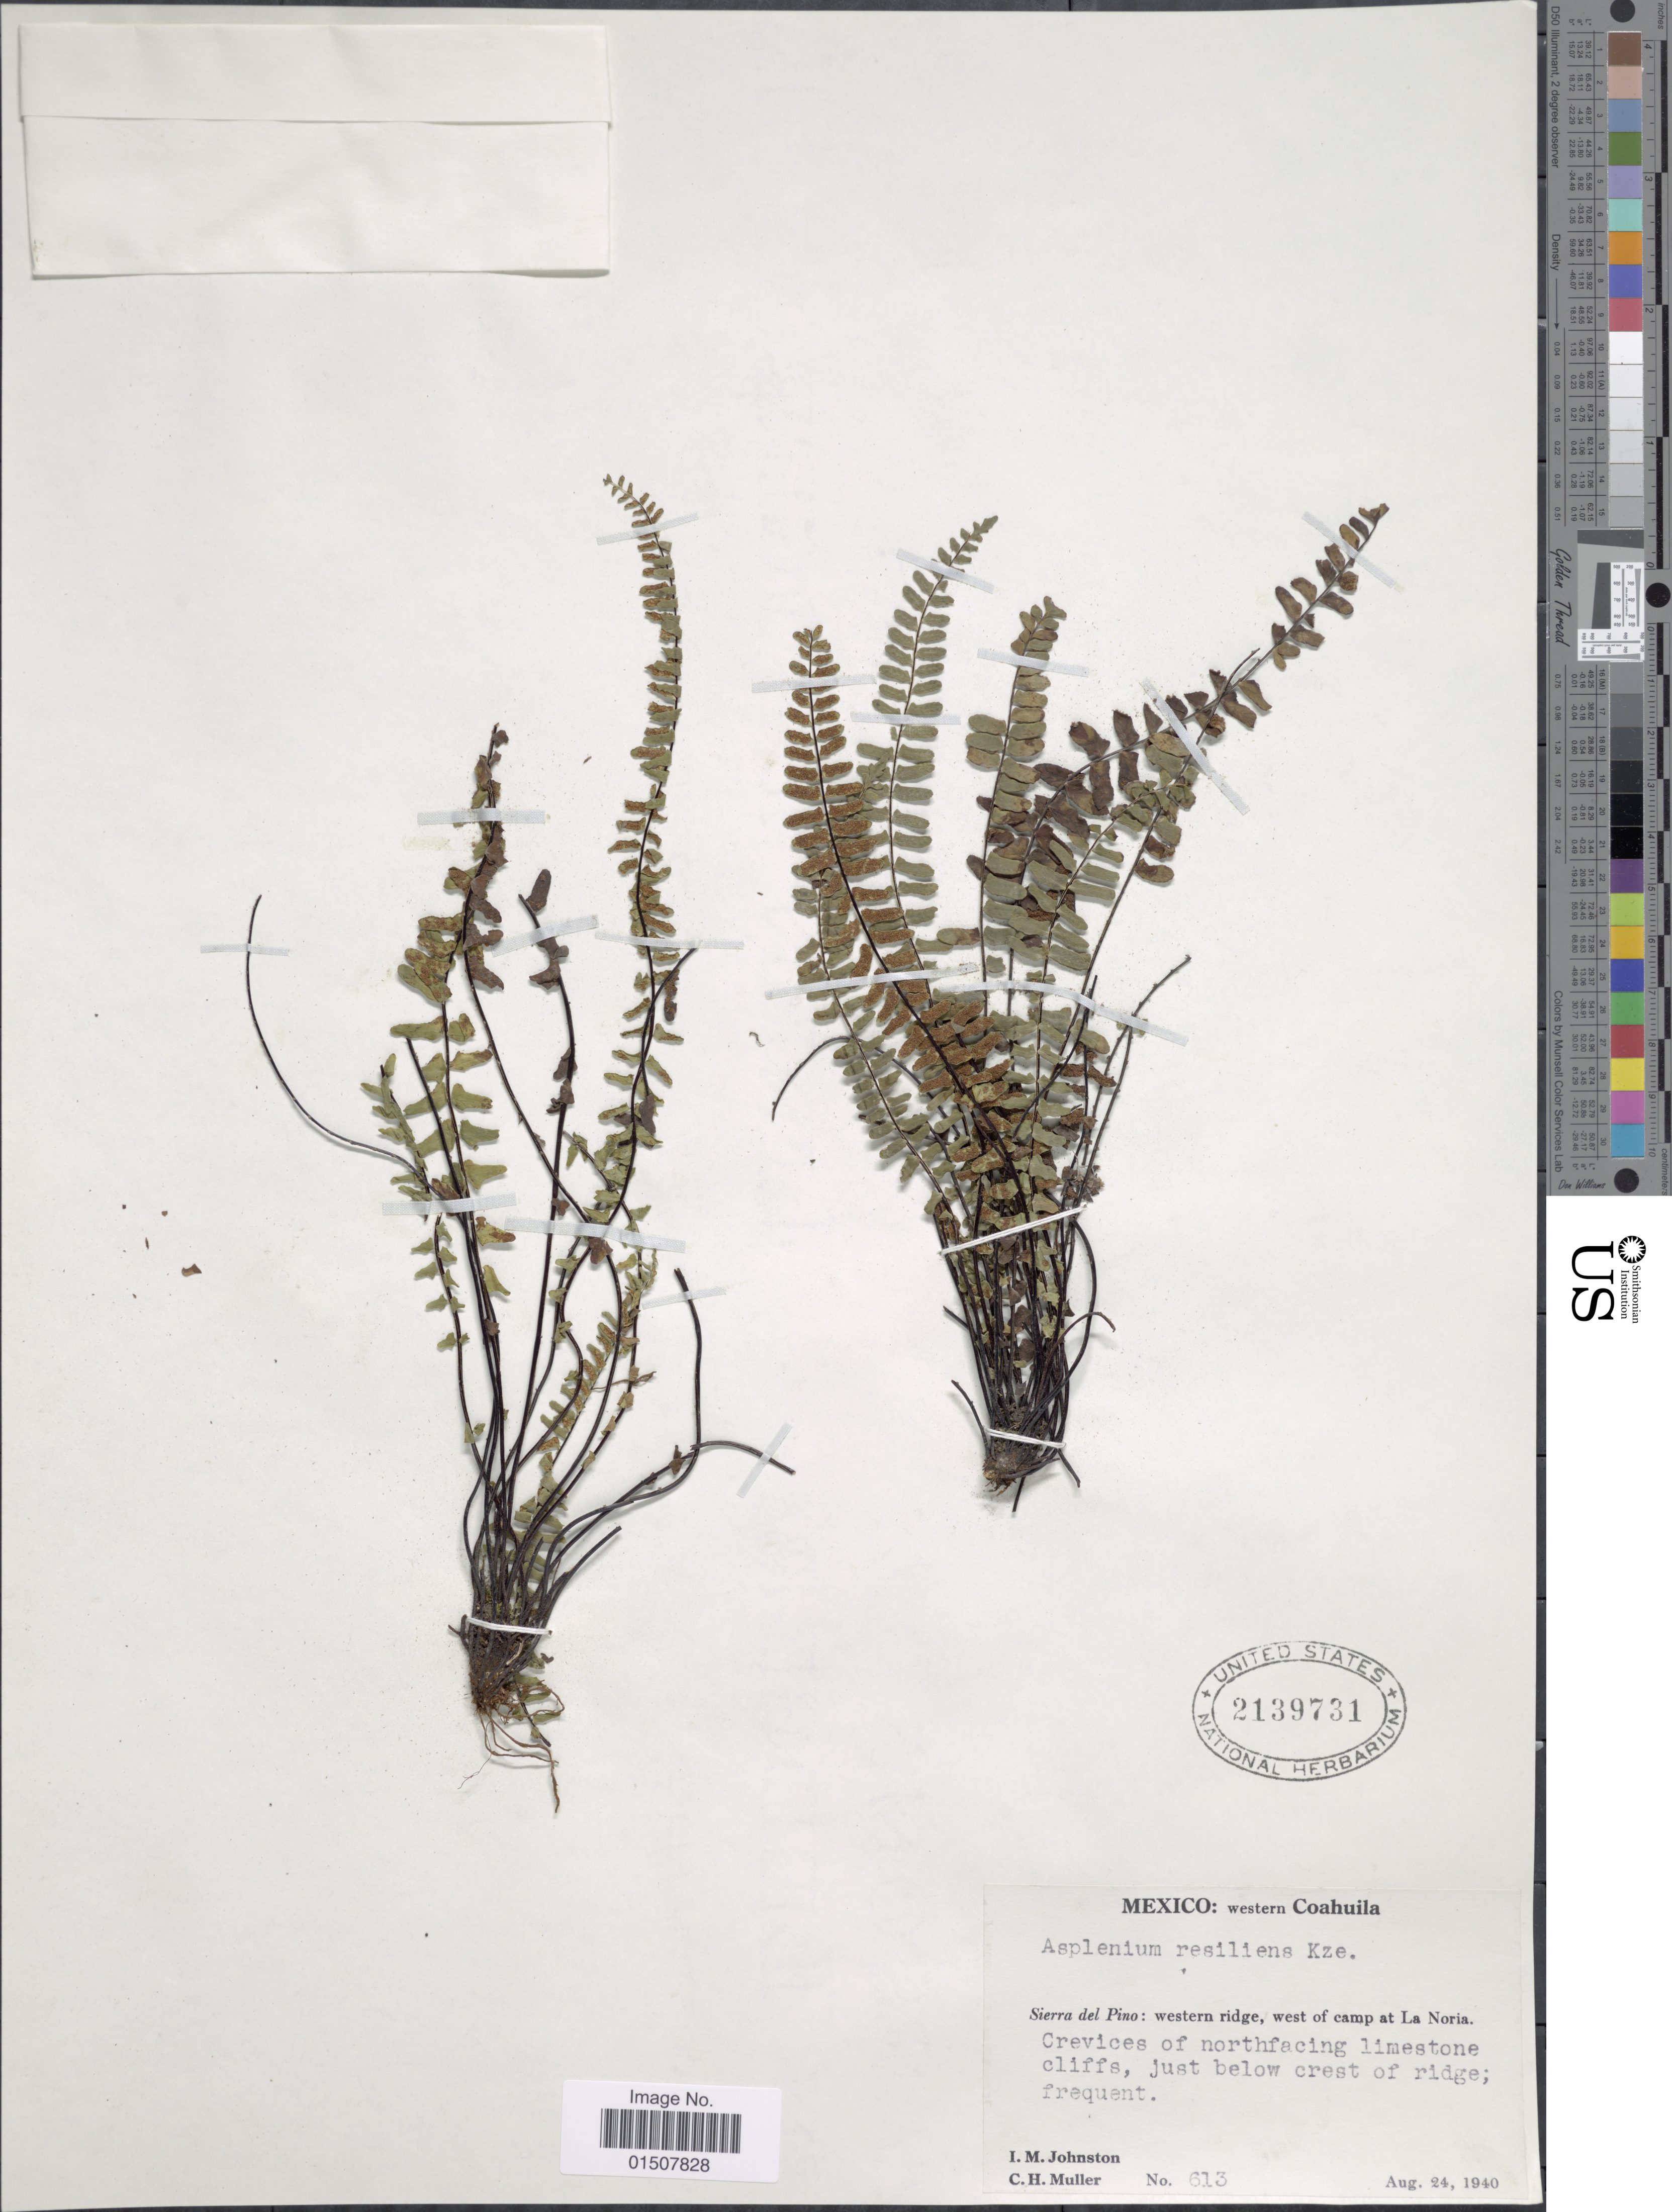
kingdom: Plantae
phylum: Tracheophyta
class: Polypodiopsida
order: Polypodiales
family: Aspleniaceae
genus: Asplenium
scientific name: Asplenium resiliens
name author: Kunze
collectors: I.M. Johnston & C. H. Müller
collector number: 613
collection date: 1940-08-24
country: Mexico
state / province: Coahuila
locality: Western Coahuila, Crevices of northfacing limestone cliffs, just below crest of ridge; frequent.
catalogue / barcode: US 2139731